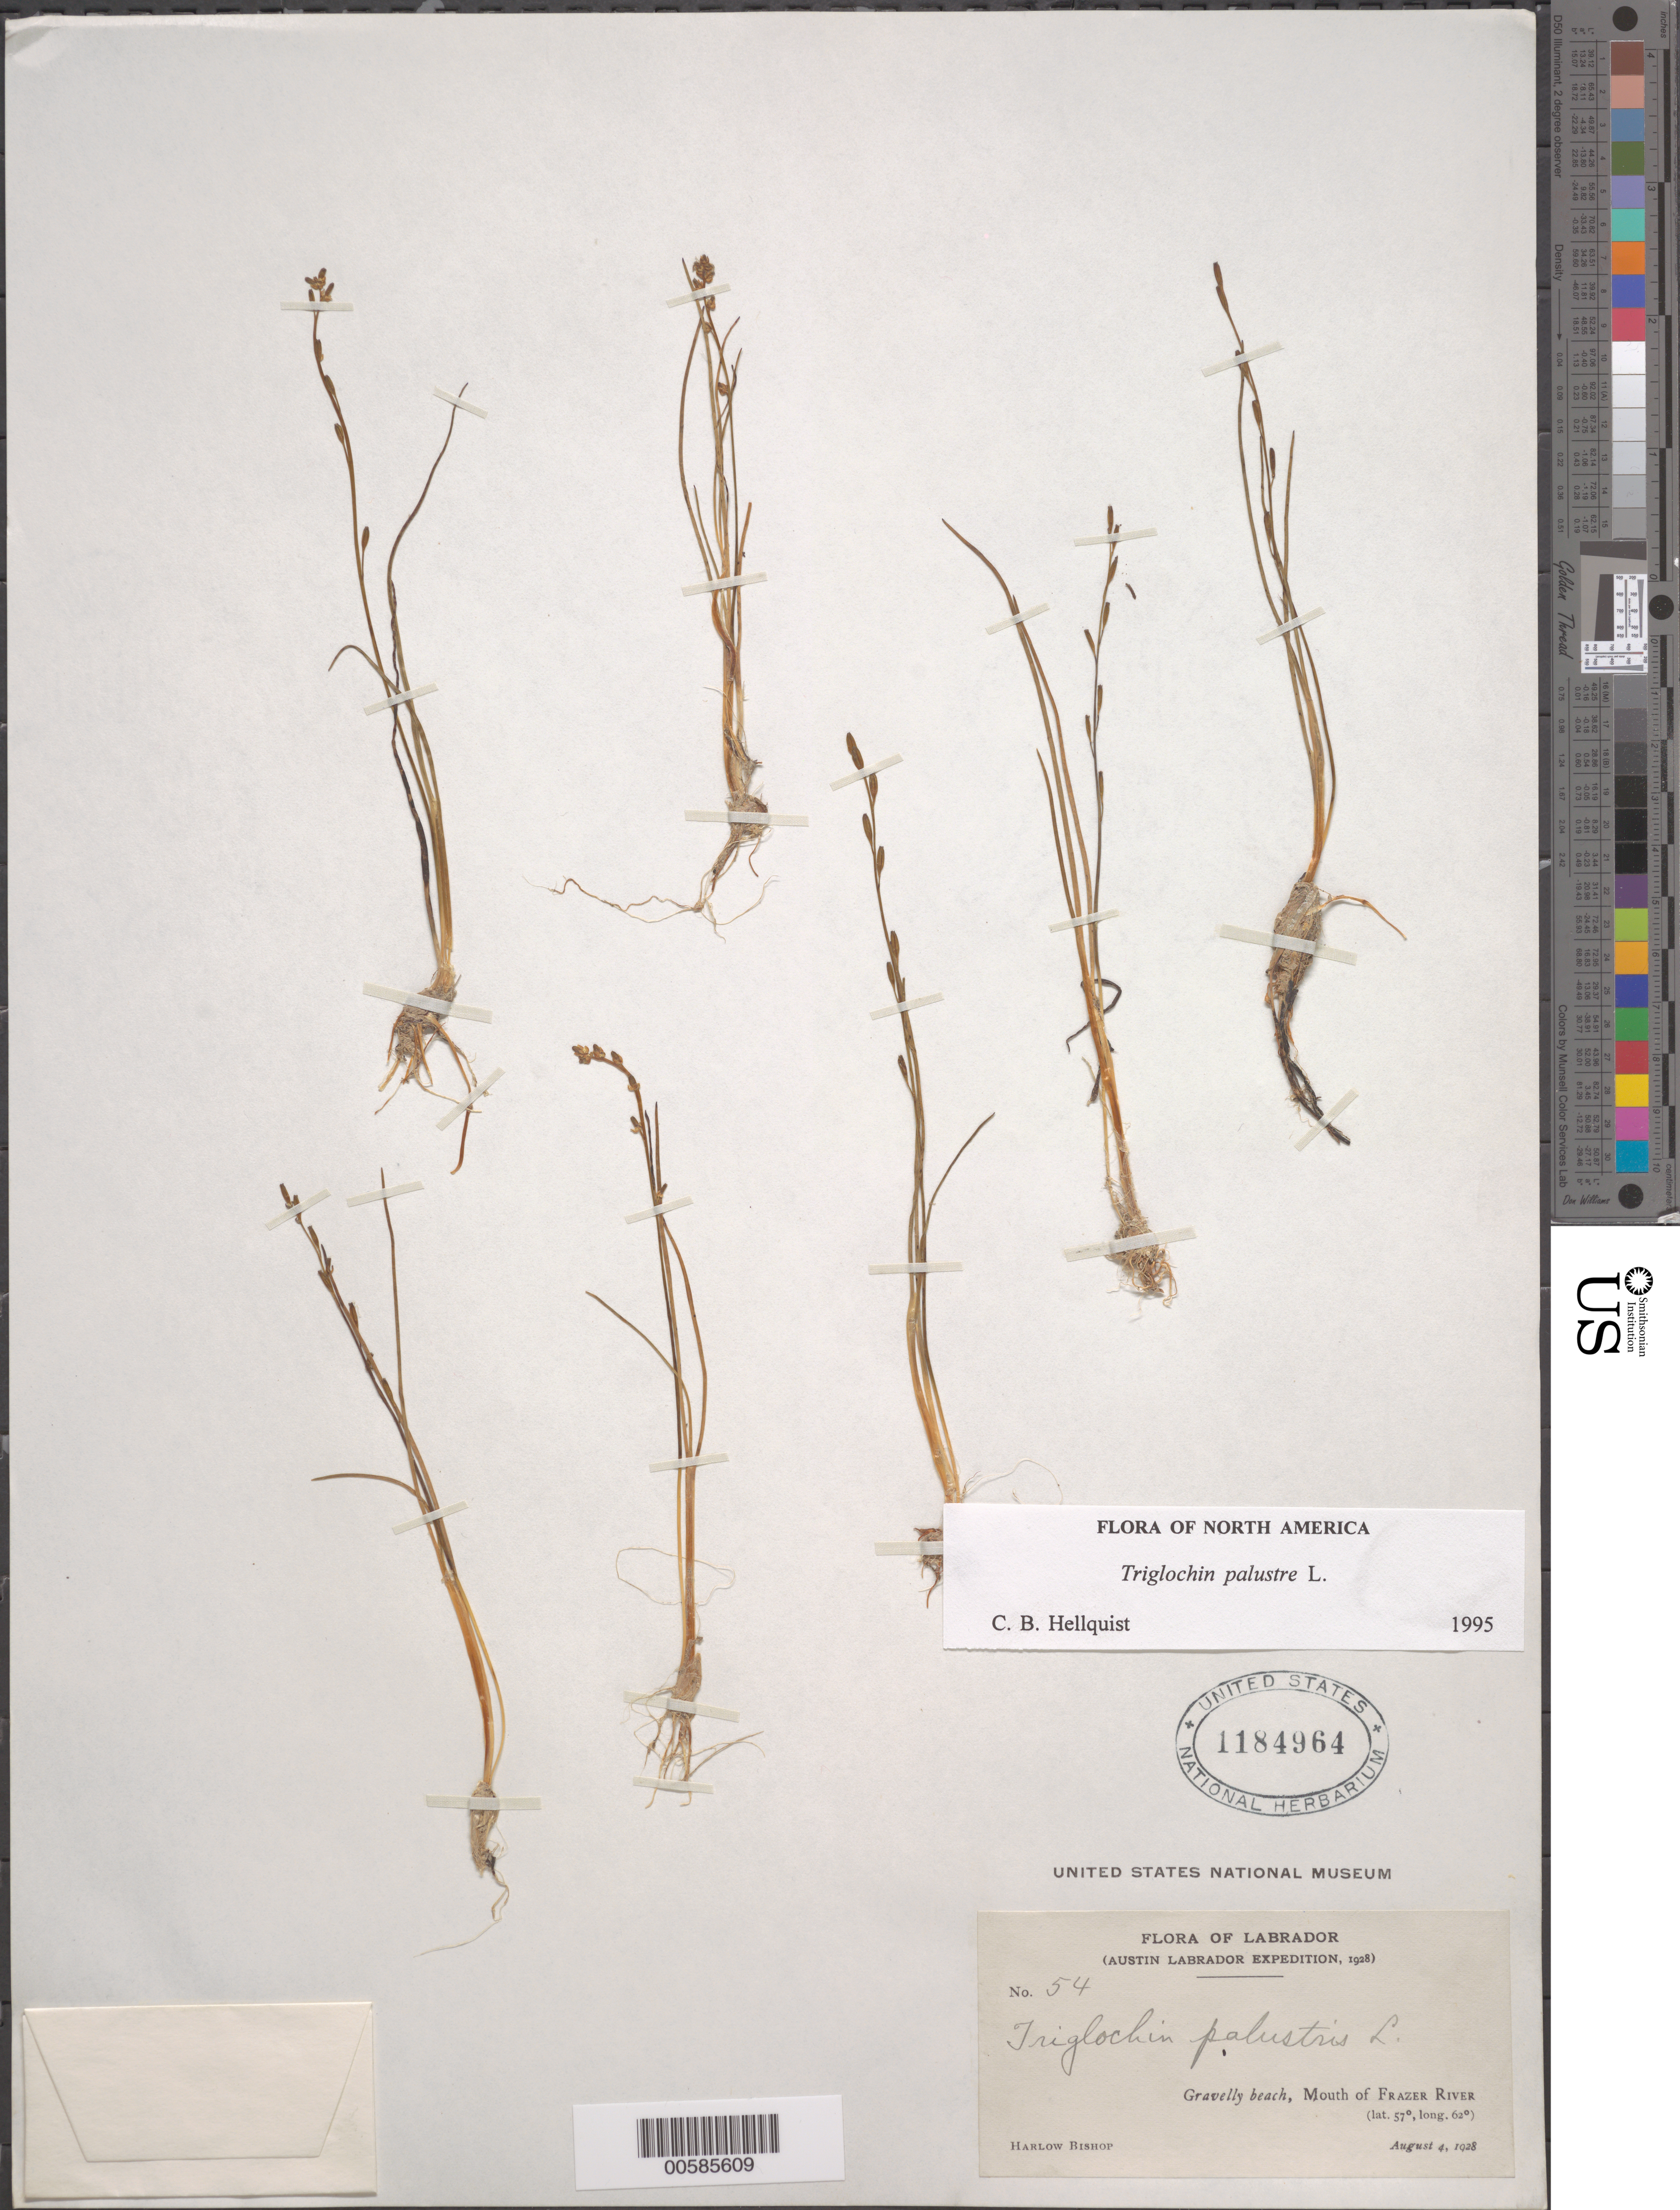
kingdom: Plantae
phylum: Tracheophyta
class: Liliopsida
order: Alismatales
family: Juncaginaceae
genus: Triglochin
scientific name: Triglochin palustris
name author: L.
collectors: H. Bishop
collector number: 54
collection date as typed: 04 Aug 1928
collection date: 1928-08-04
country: Canada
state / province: Newfoundland and Labrador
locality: Labrador, mouth of Frazer River, gravelly beach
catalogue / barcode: US 1184964